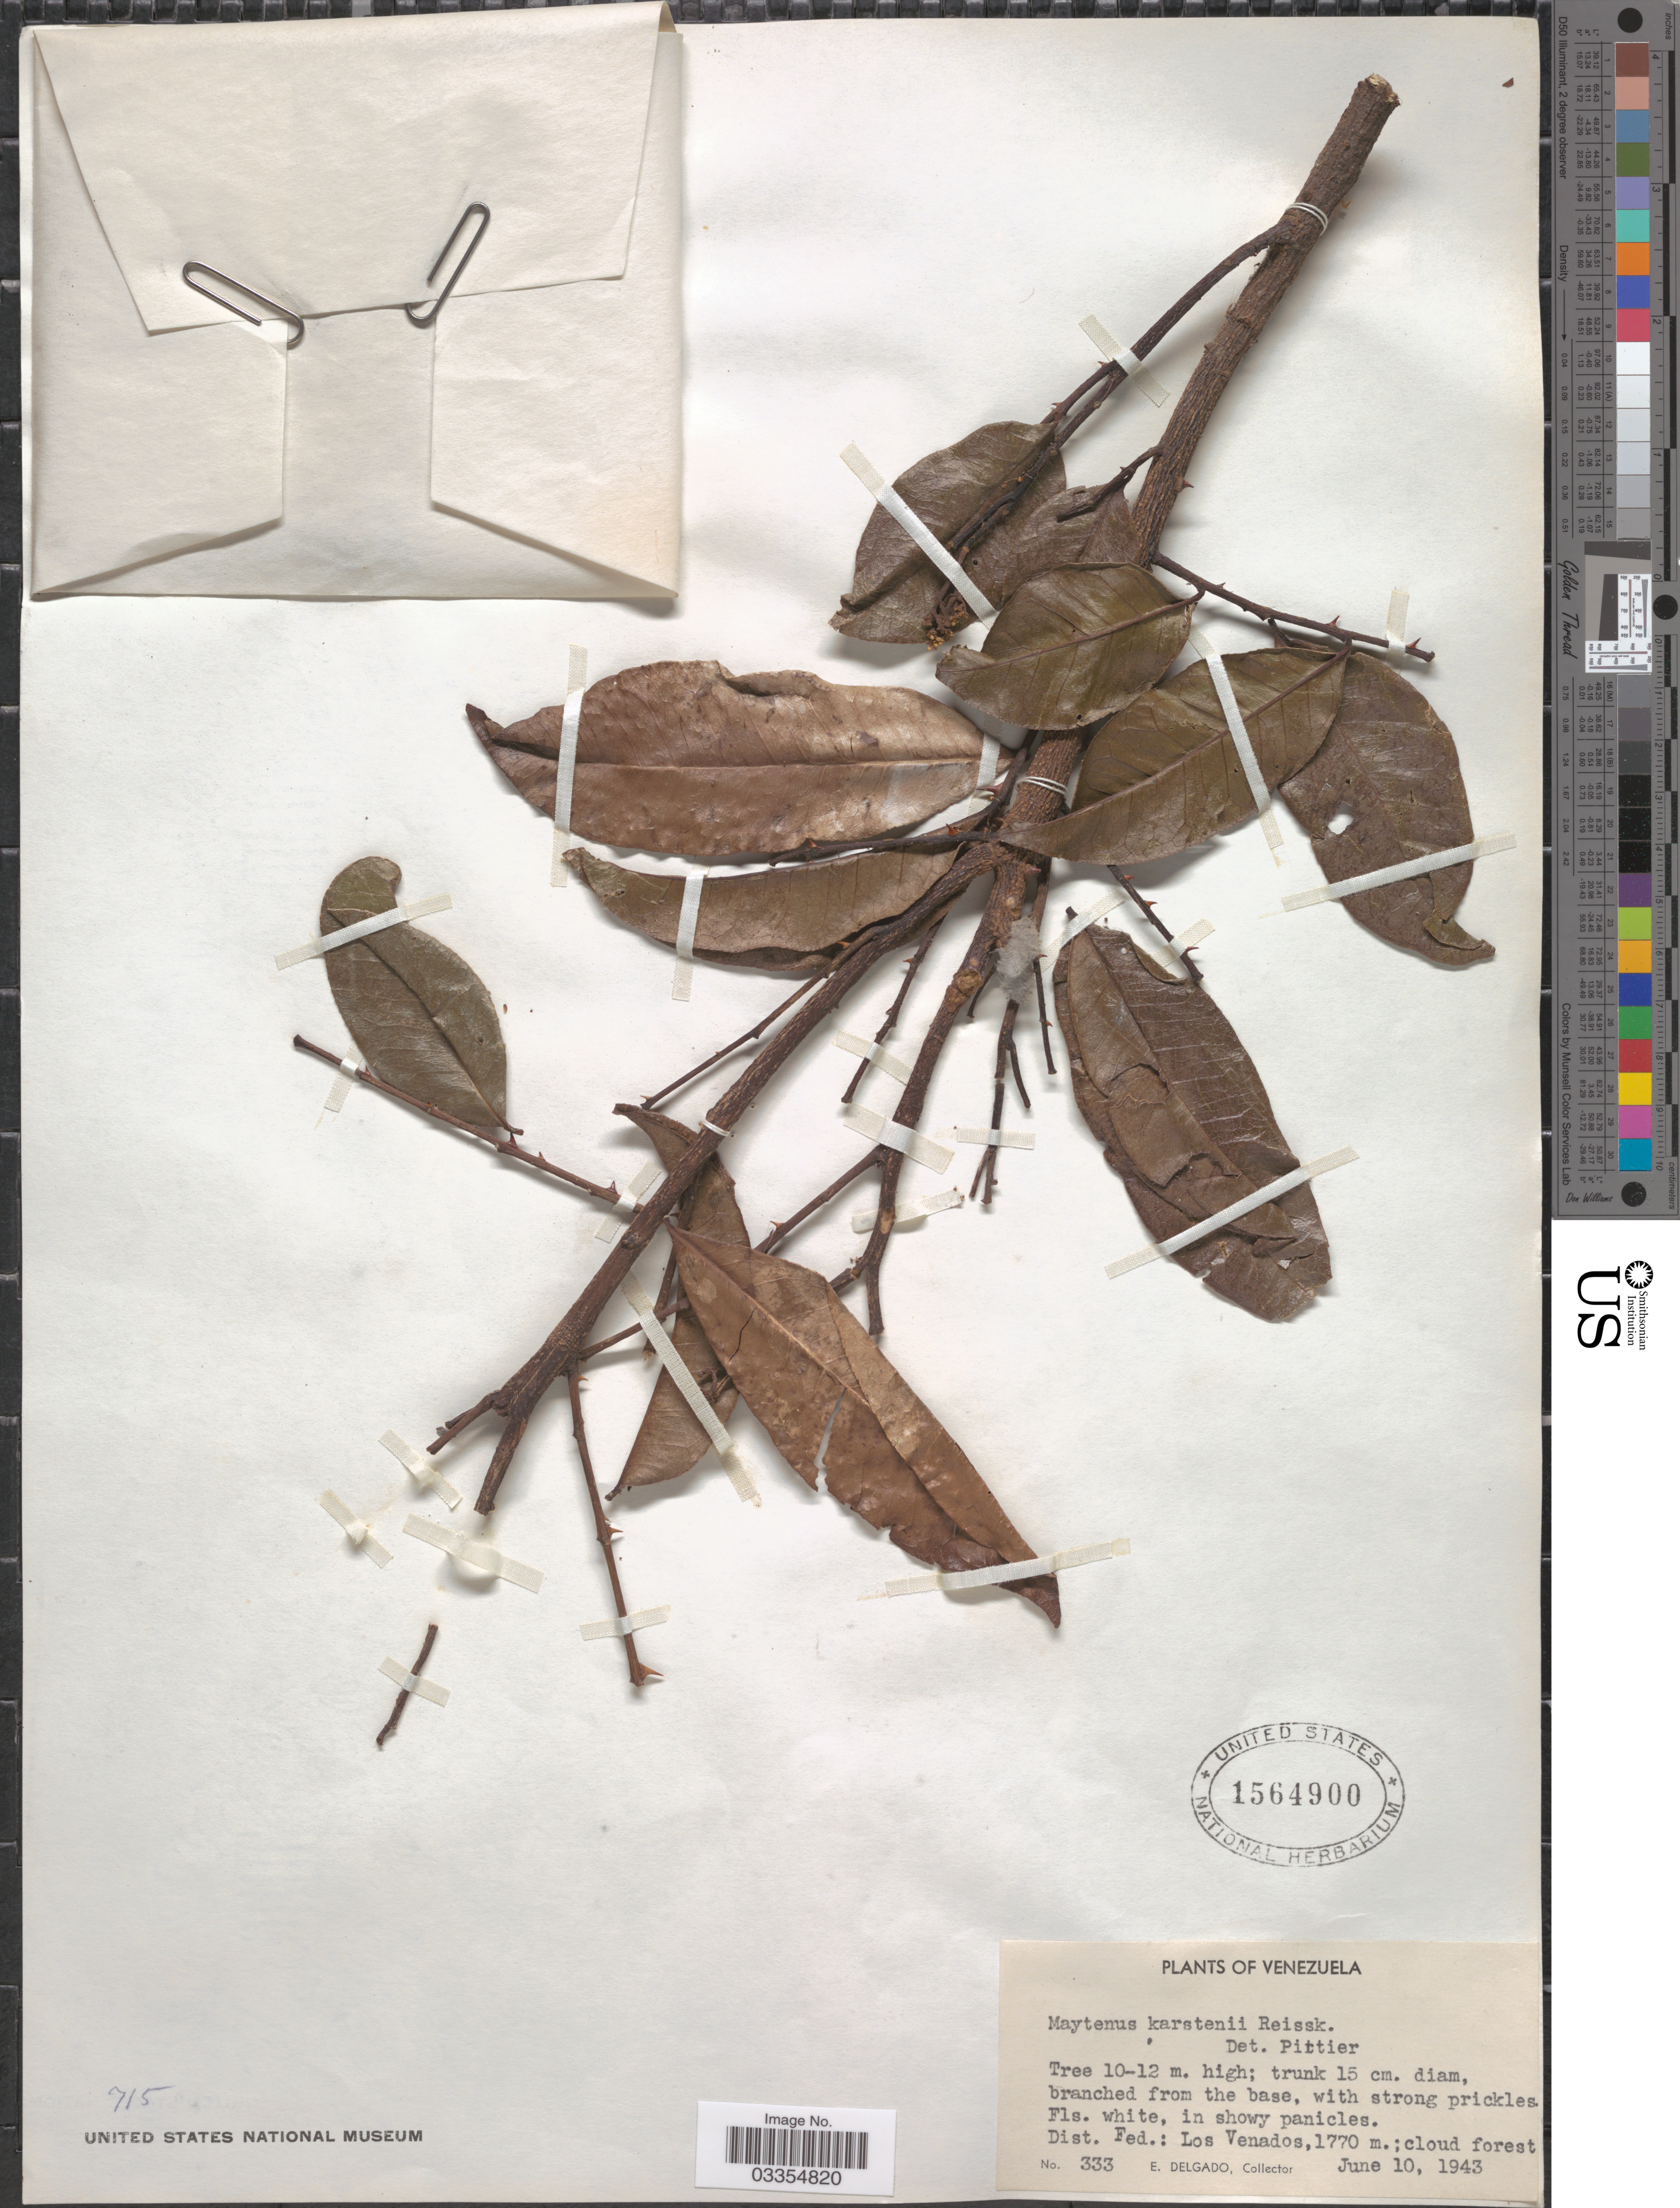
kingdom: Plantae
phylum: Tracheophyta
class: Magnoliopsida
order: Celastrales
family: Celastraceae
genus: Maytenus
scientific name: Maytenus karstenii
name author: Reissek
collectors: E. Delgado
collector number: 333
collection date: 1943-06-10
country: Venezuela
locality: Dist. Fed.: Los Venados.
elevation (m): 1770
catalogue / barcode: US 1564900